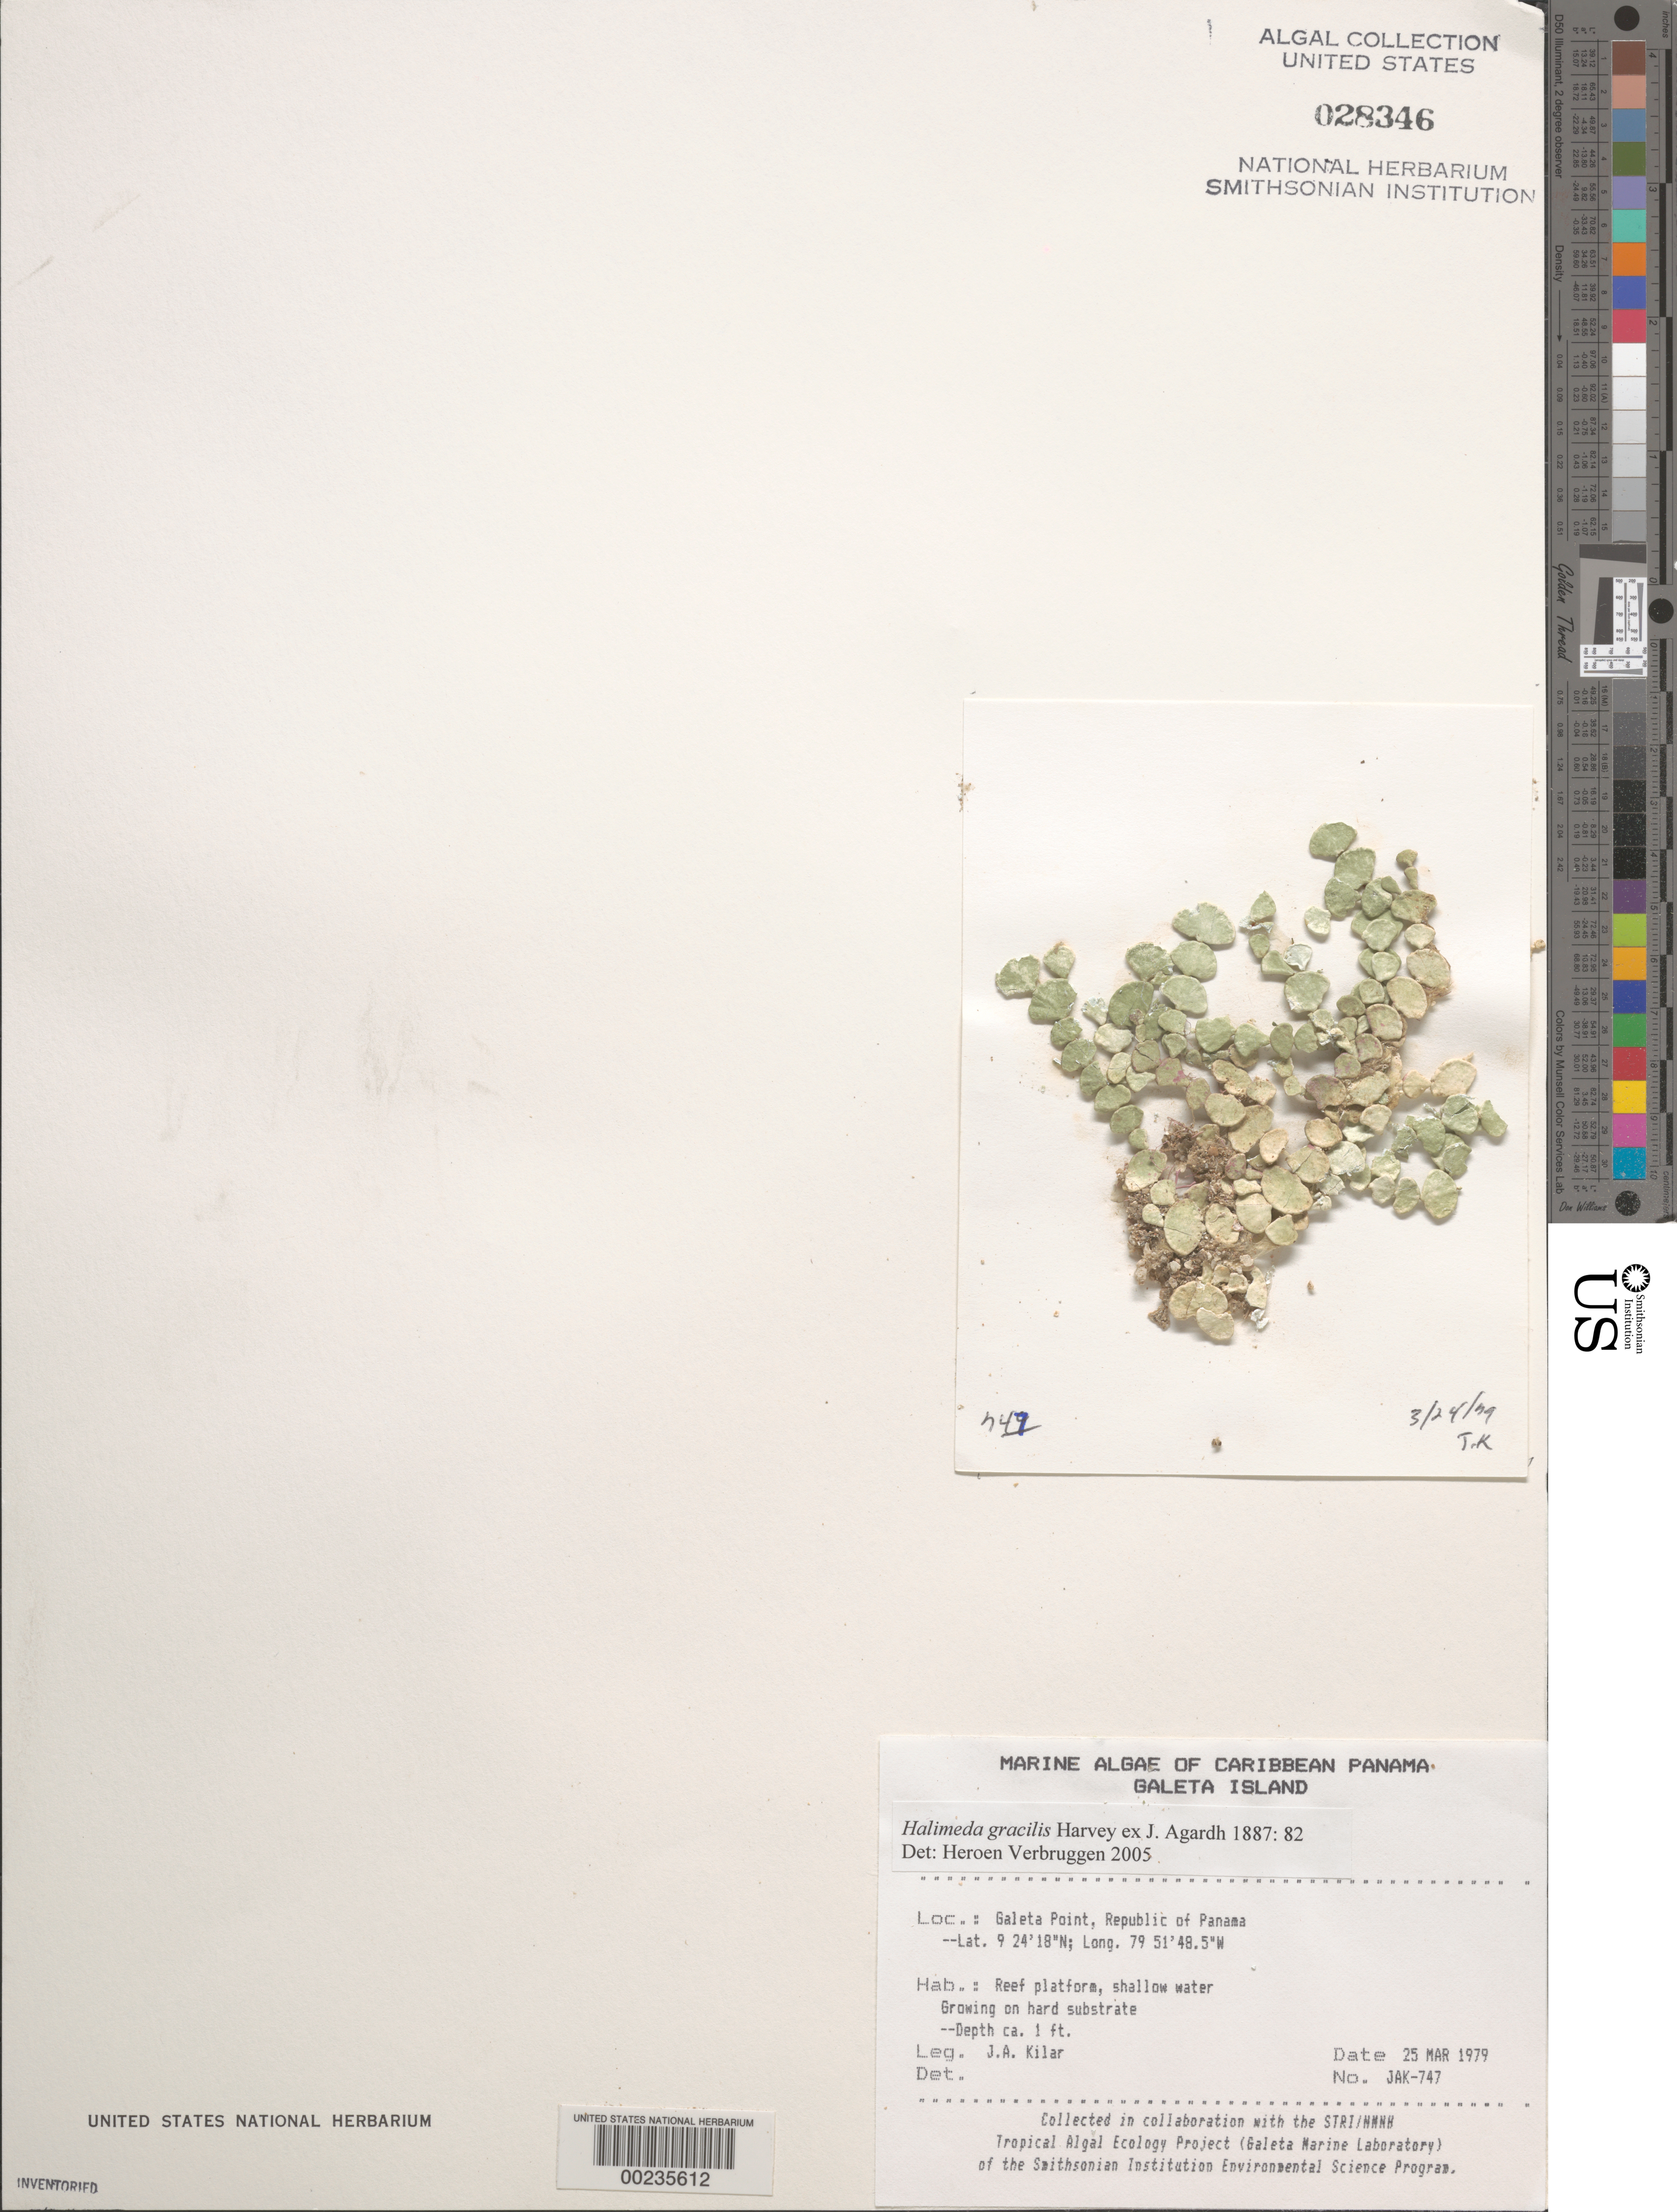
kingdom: Plantae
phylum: Chlorophyta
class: Ulvophyceae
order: Bryopsidales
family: Halimedaceae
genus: Halimeda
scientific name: Halimeda gracilis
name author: Harv. ex J. Agardh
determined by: Verbruggen, H.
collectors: J. A. Kilar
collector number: JAK-747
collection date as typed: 25 Mar 1979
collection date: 1979-03-25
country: Panama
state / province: Colón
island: Galeta Island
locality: Galeta Point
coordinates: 9 24' 18" N, 79 51' 48.5" W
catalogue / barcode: US 28346